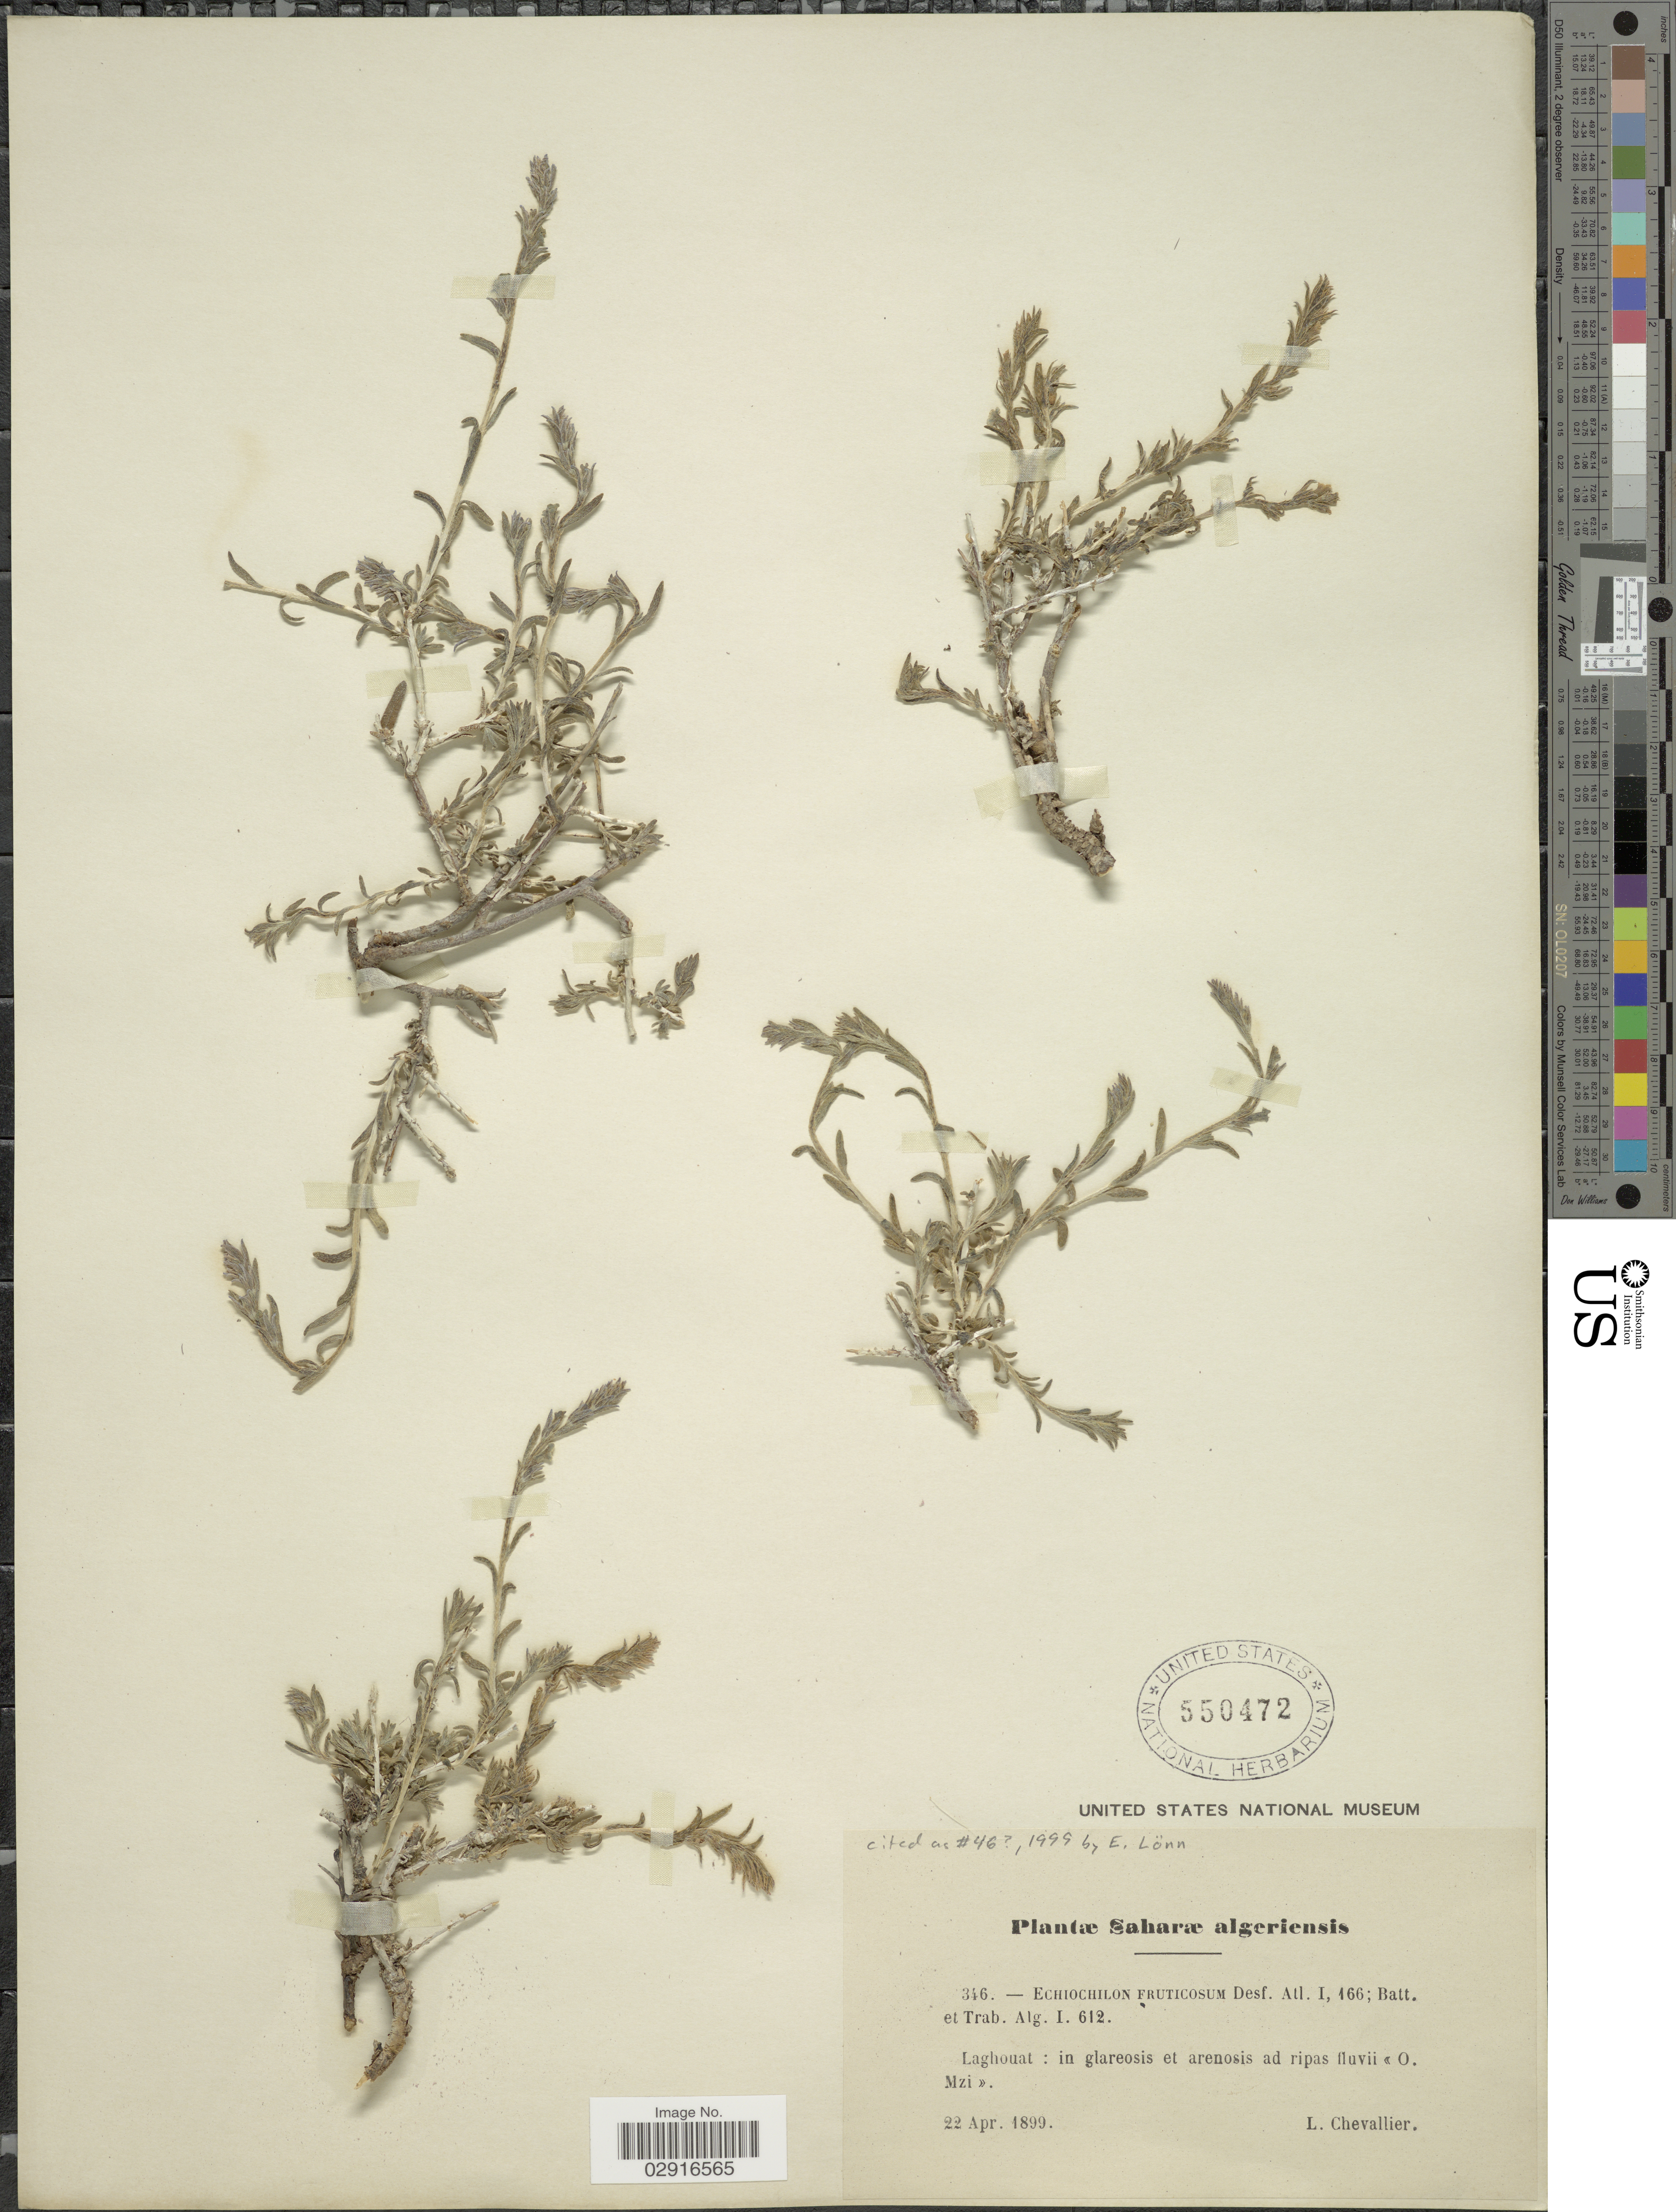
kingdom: Plantae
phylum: Tracheophyta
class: Magnoliopsida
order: Boraginales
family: Boraginaceae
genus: Echiochilon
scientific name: Echiochilon fruticosum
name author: Desf.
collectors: L. Chevallier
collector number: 346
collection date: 1899-04-22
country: Algeria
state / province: Laghouat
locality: Saharæ algeriensis. Ad ripas fluvii O. Mzi.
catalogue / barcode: US 550472